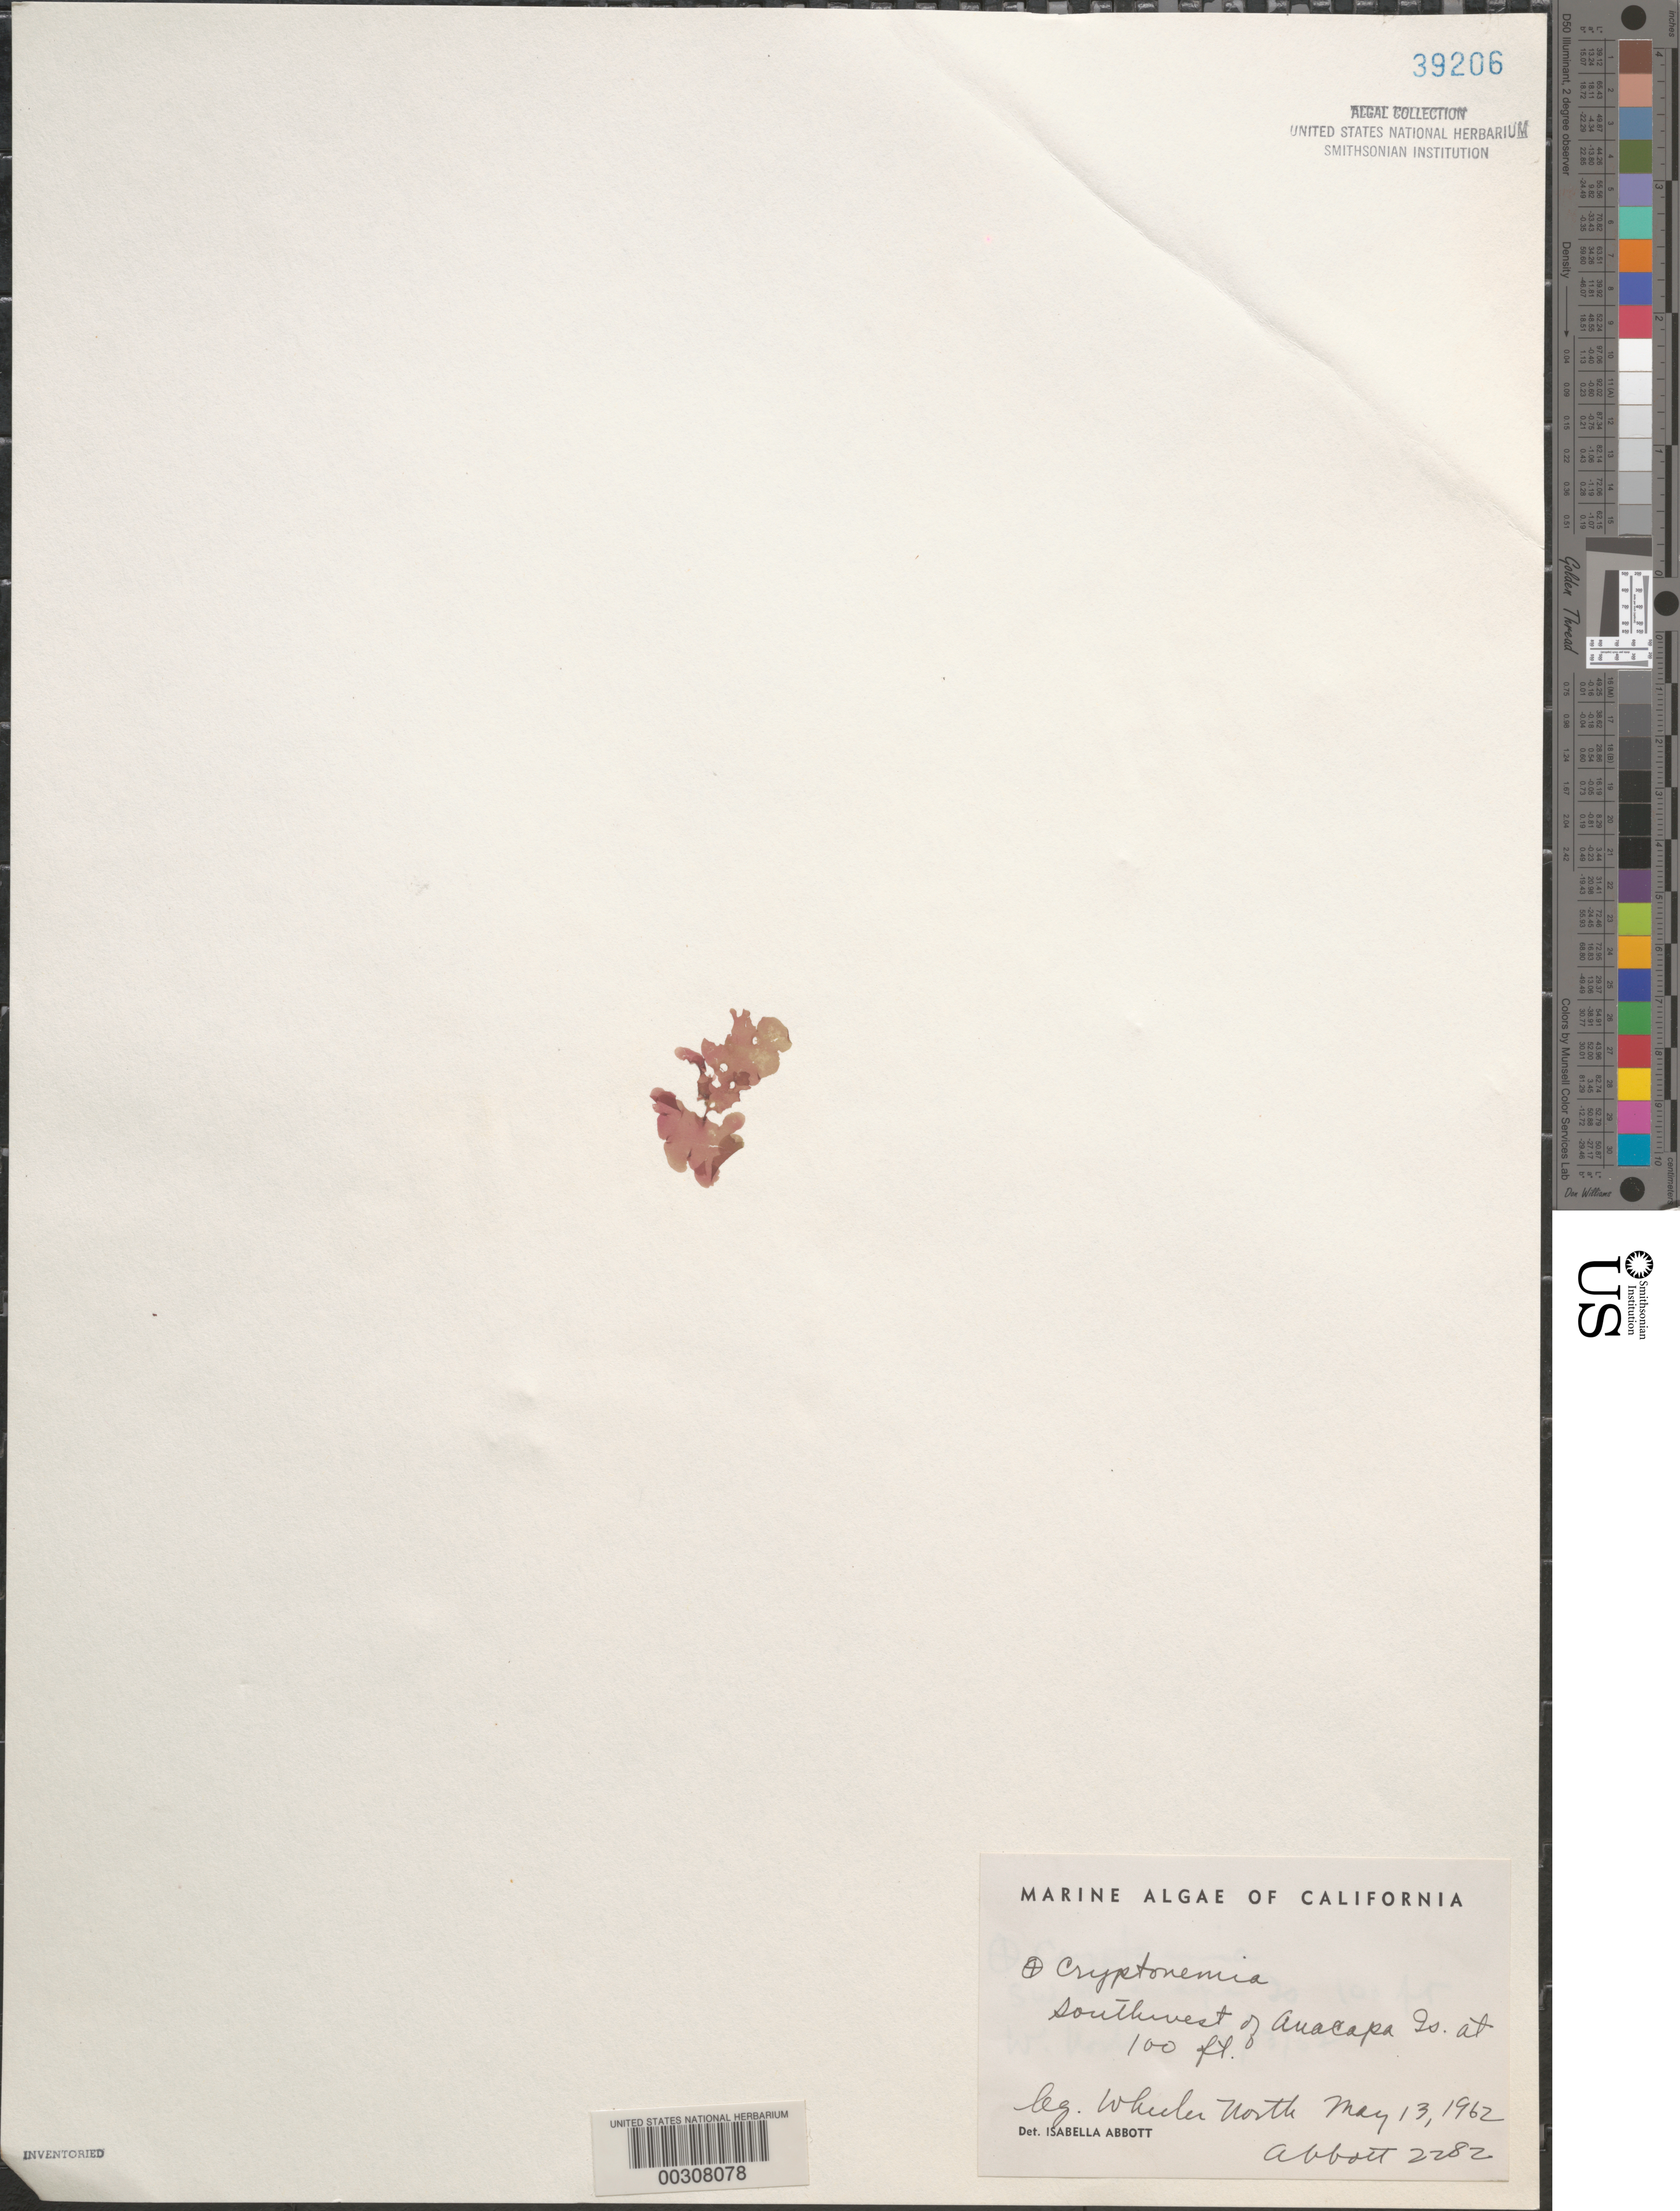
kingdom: Plantae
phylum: Rhodophyta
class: Florideophyceae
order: Halymeniales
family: Halymeniaceae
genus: Cryptonemia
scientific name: Cryptonemia sp.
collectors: W. North & -- Abbott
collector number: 2282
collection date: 1962-05-13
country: United States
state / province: California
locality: Southwest of Anacapa Is.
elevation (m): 30